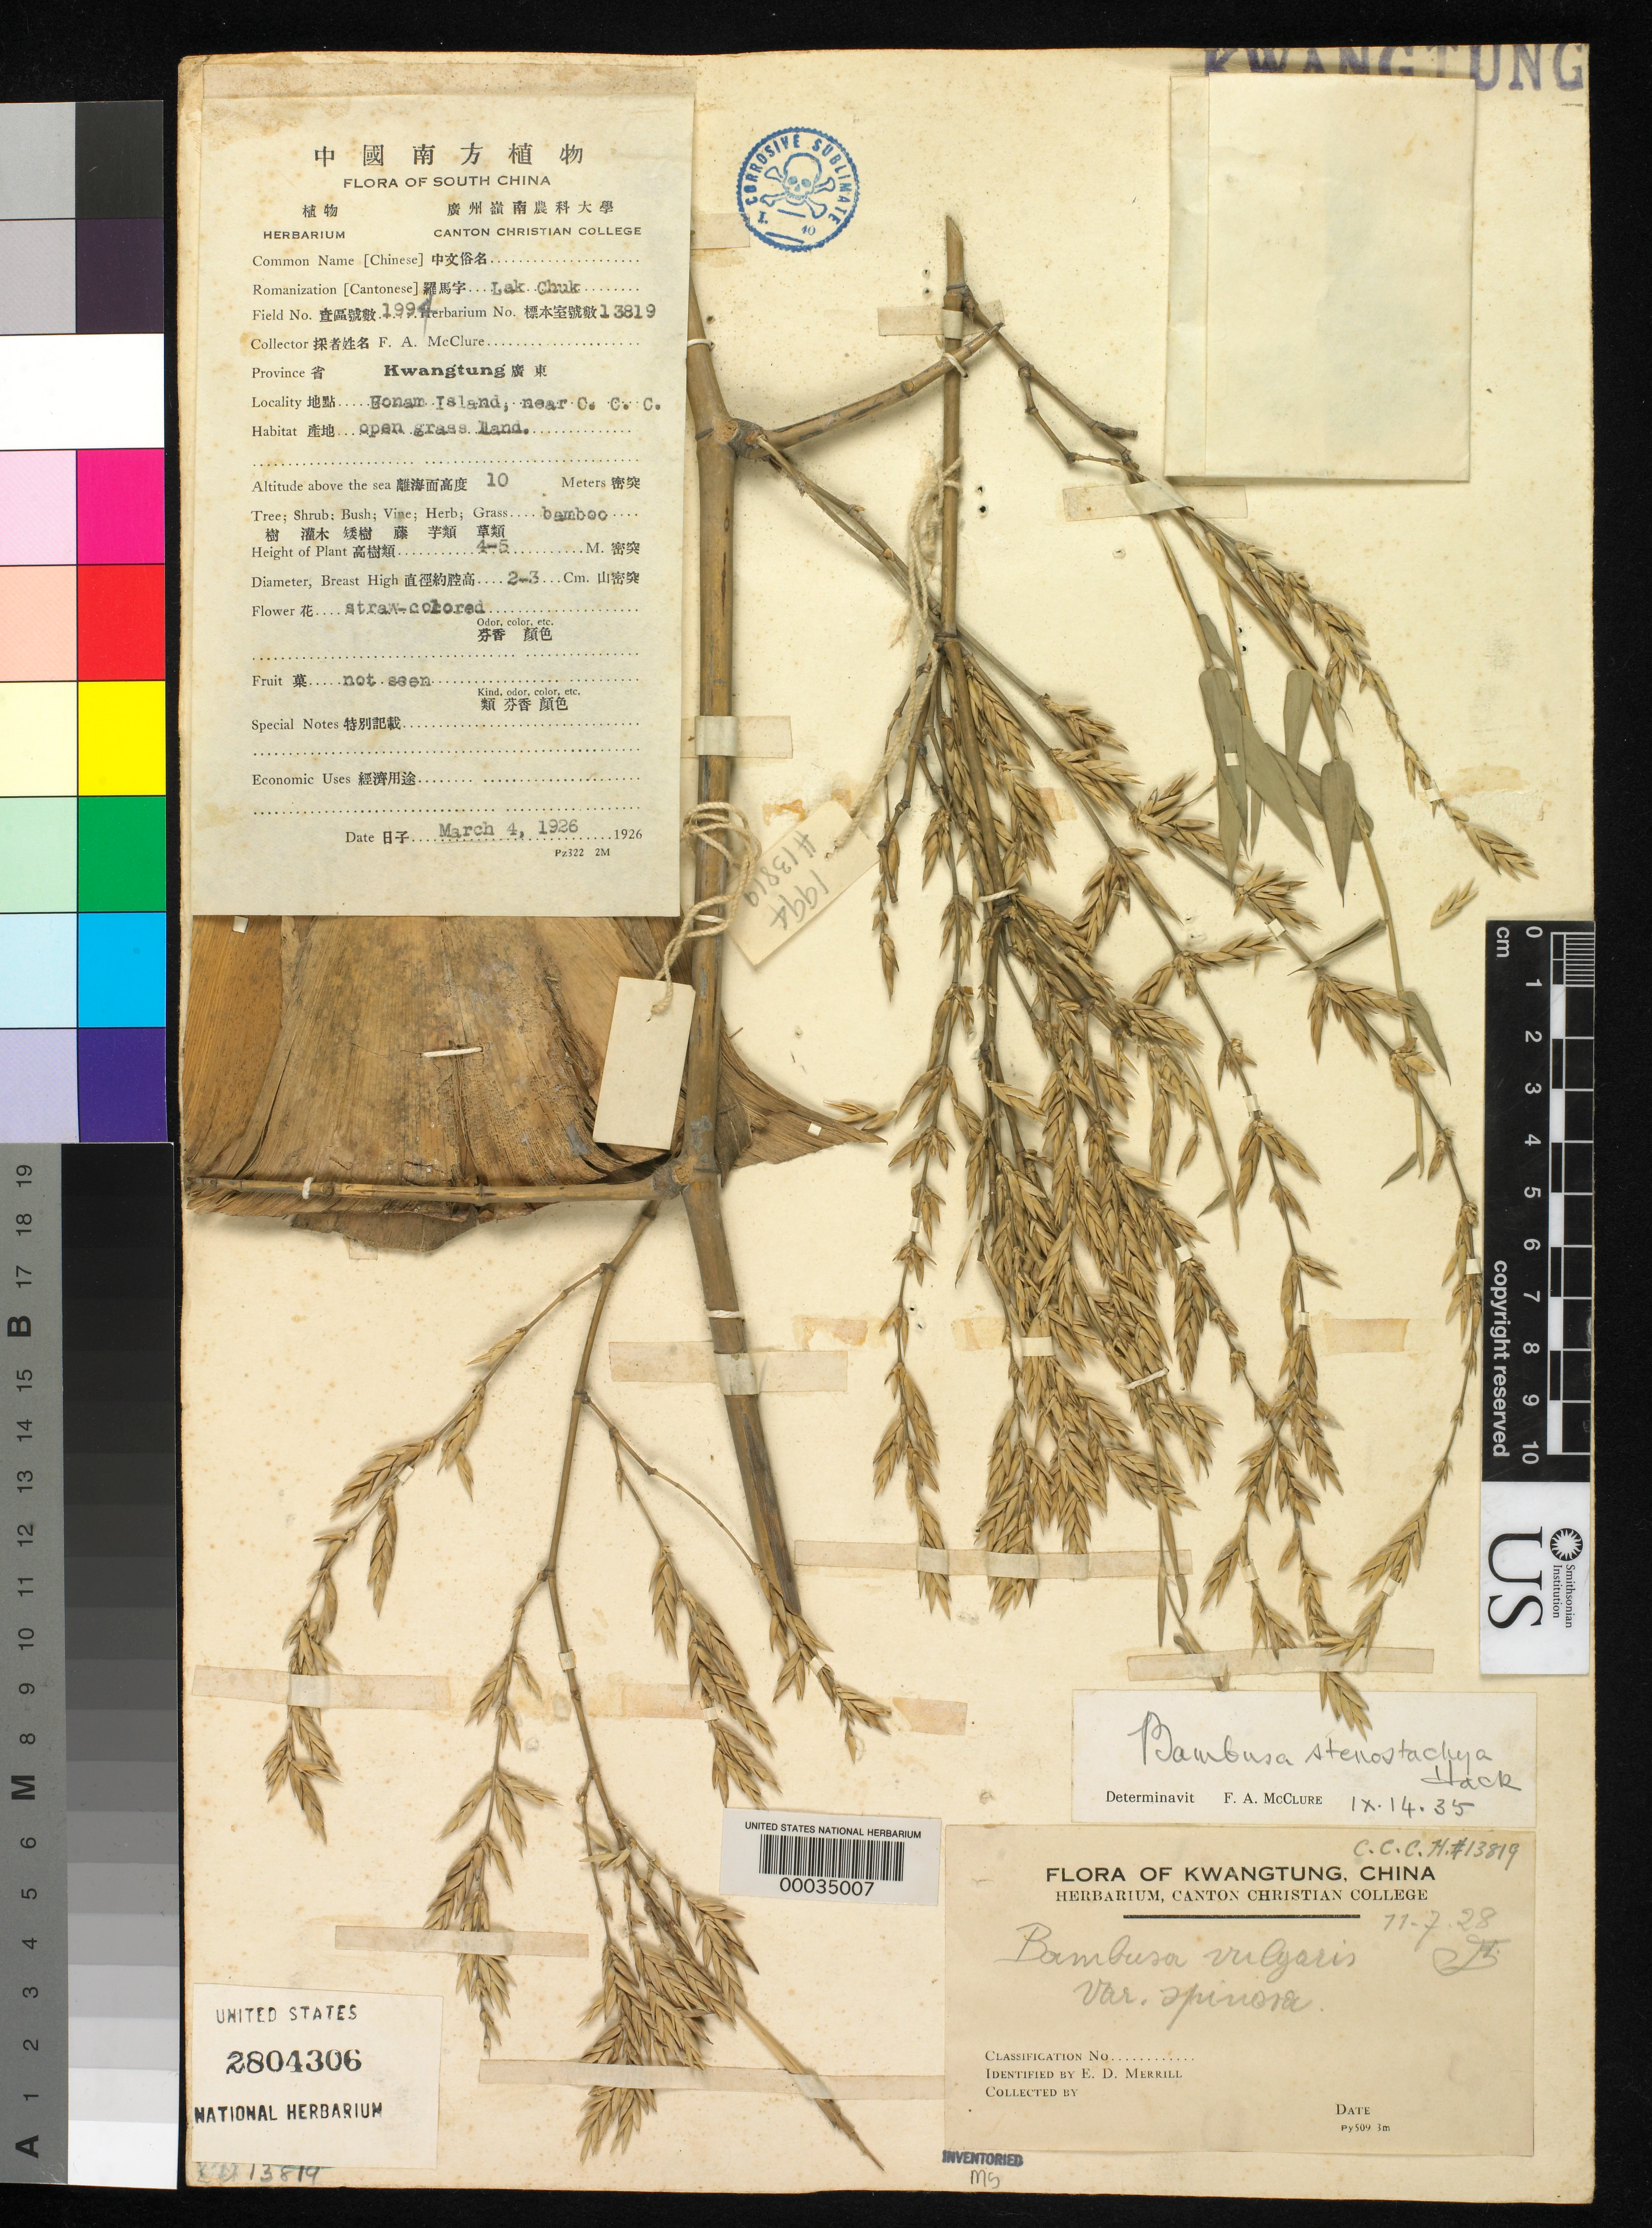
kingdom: Plantae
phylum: Tracheophyta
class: Liliopsida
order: Poales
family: Poaceae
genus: Bambusa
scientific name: Bambusa spinosa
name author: Roxb.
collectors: F. A. McClure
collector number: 1994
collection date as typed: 04 Mar 1926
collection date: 1926-03-04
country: China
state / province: Guangdong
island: Honam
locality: Honam isl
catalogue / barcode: US 2804306